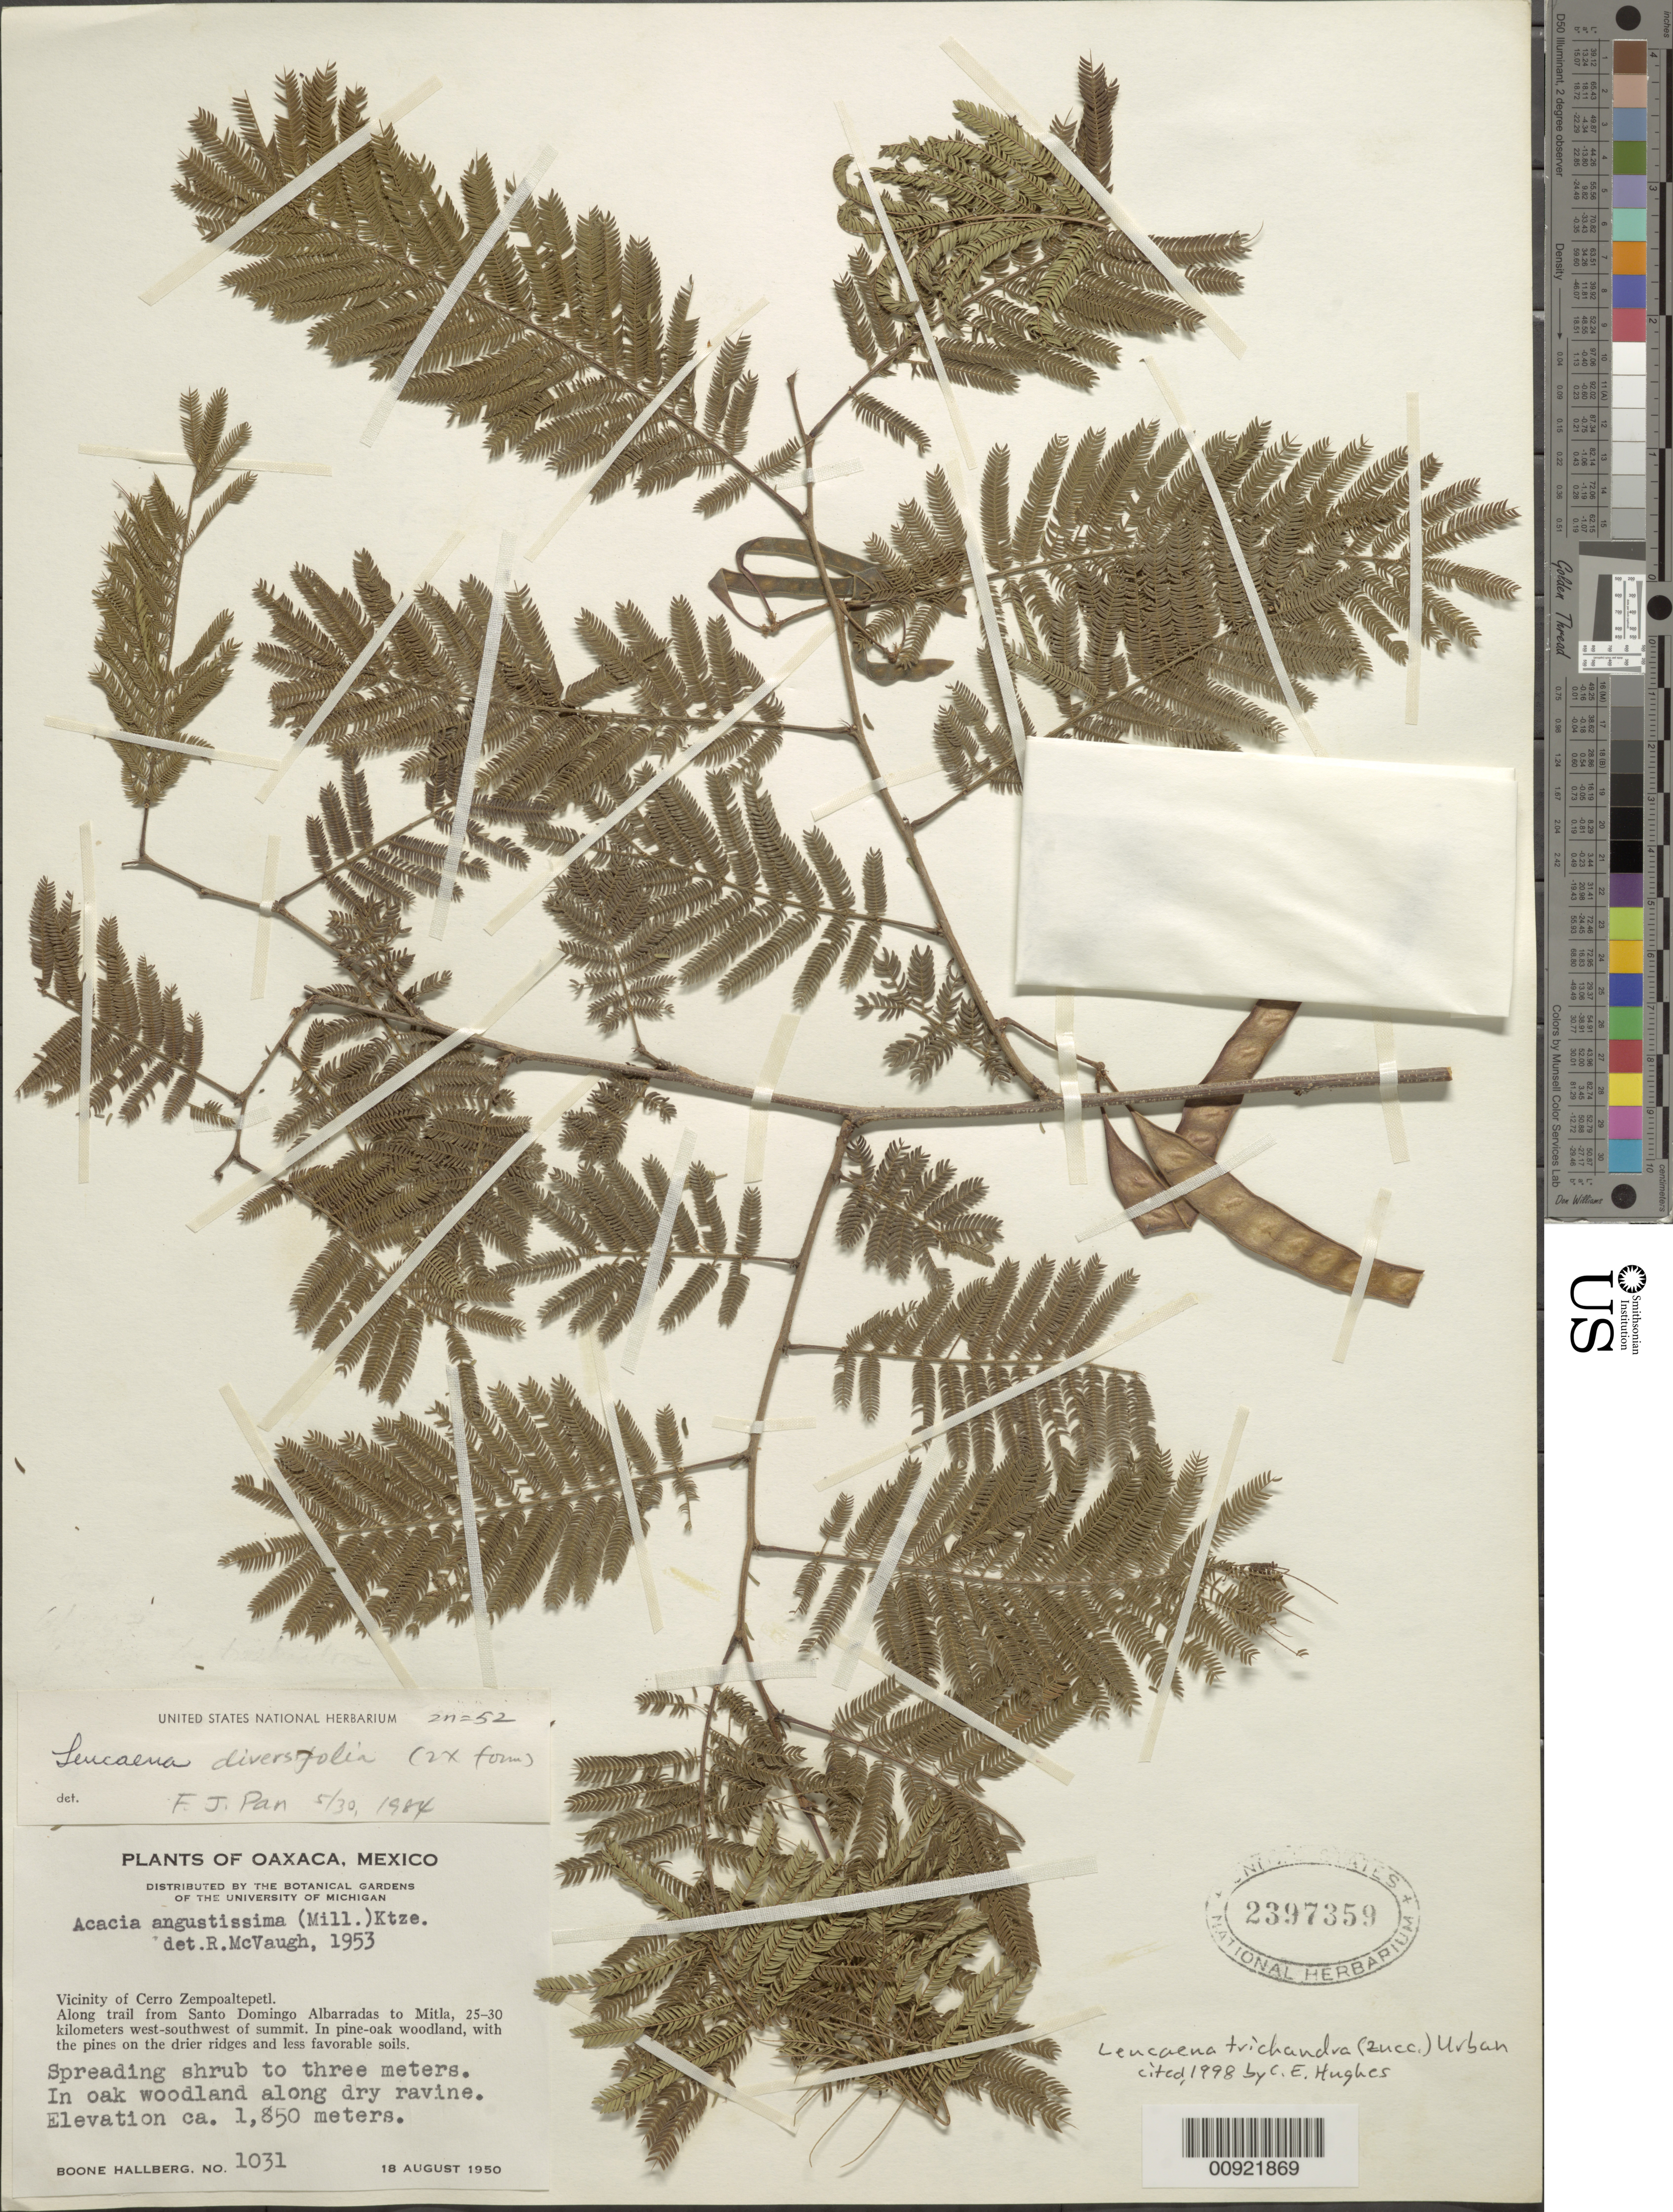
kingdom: Plantae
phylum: Tracheophyta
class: Magnoliopsida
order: Fabales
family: Fabaceae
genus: Leucaena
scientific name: Leucaena trichandra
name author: (Zucc.) Urb.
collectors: B. Hallberg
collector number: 1031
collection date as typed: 18 Aug 1950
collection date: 1950-08-18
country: Mexico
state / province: Oaxaca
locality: Vicinity of Cerro Zempoaltepetl. Along trail from Santo Domingo Albarradas to Mitla, 25-30 kilometers west-southwest of summit.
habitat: In oak woodland along dry ravine. In pine-oak woodland, with the pines on the drier ridges and less favorable soils.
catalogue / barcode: US 2397359